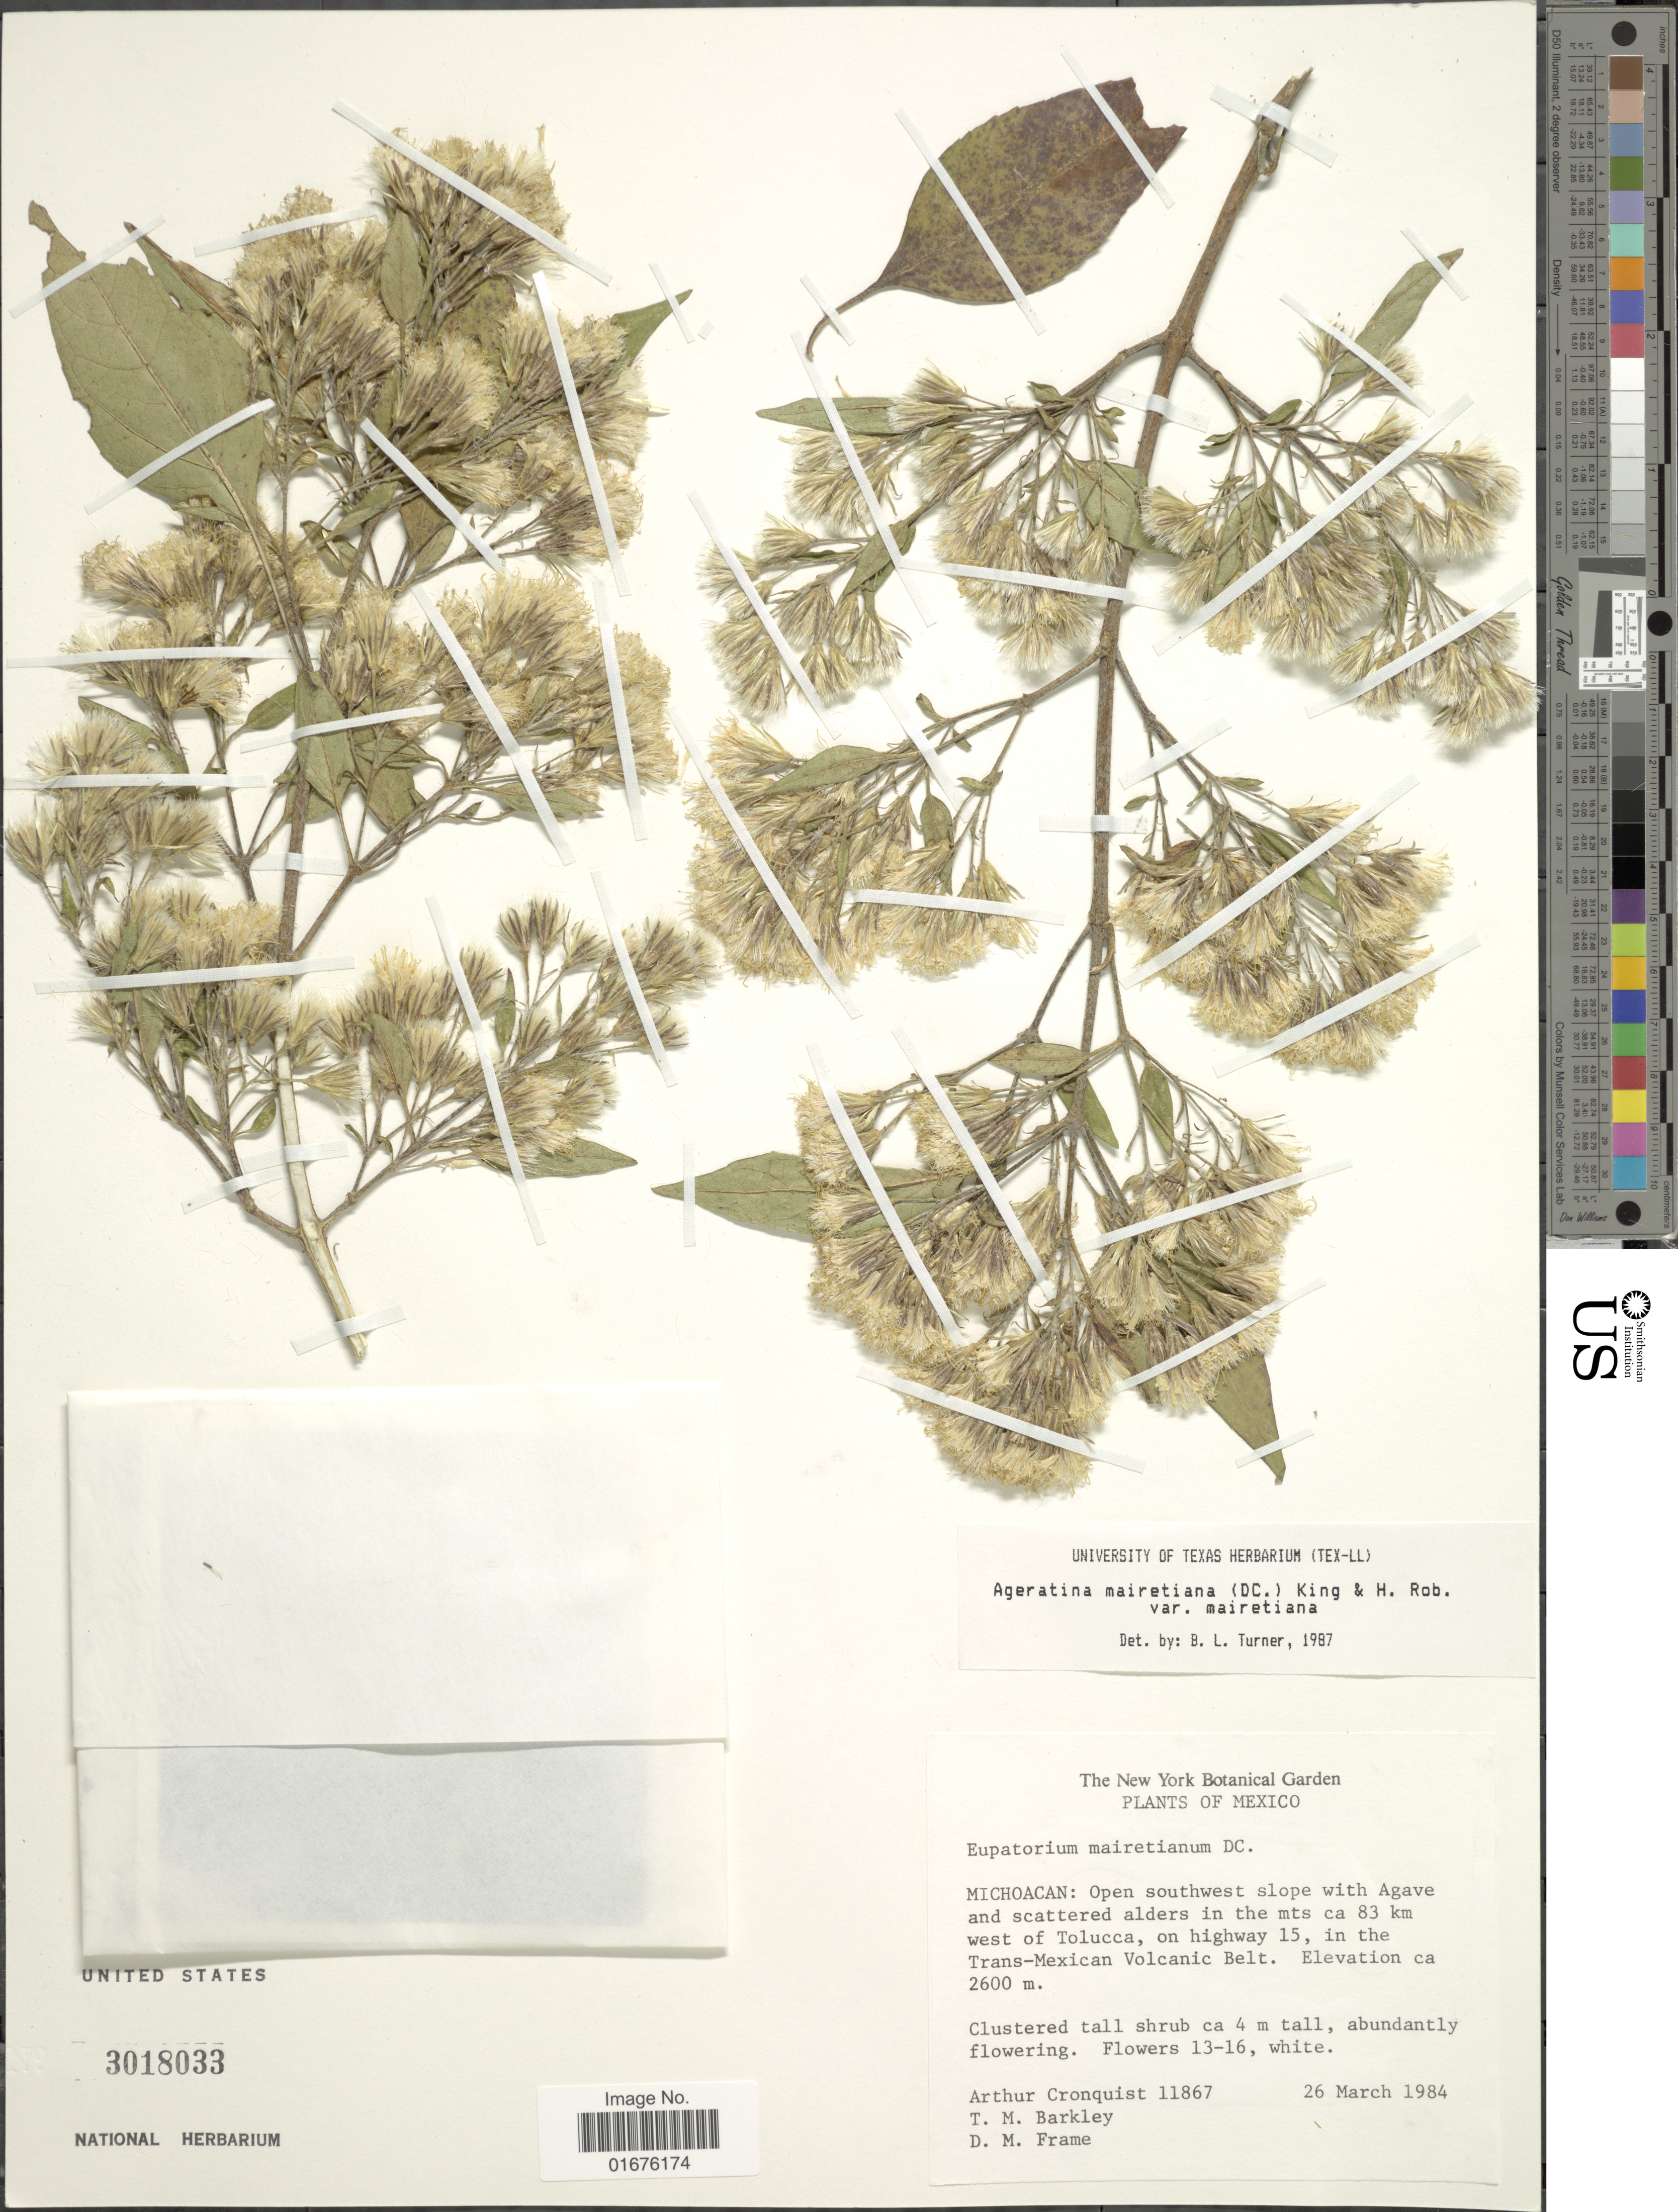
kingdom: Plantae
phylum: Tracheophyta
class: Magnoliopsida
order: Asterales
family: Asteraceae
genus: Ageratina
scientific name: Ageratina mairetiana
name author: (DC.) R.M. King & H. Rob.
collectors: A. J. Cronquist, T. M. Barkley & D. M. Frame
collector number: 11867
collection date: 1984-03-26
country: Mexico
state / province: Michoacán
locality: Open southwest slope with Agave and scattered alders in the mrts ca 83 km west of Tolucca, on highway 15, in the Trans-Mexican Volanic Belt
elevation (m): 2600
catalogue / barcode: US 3018033